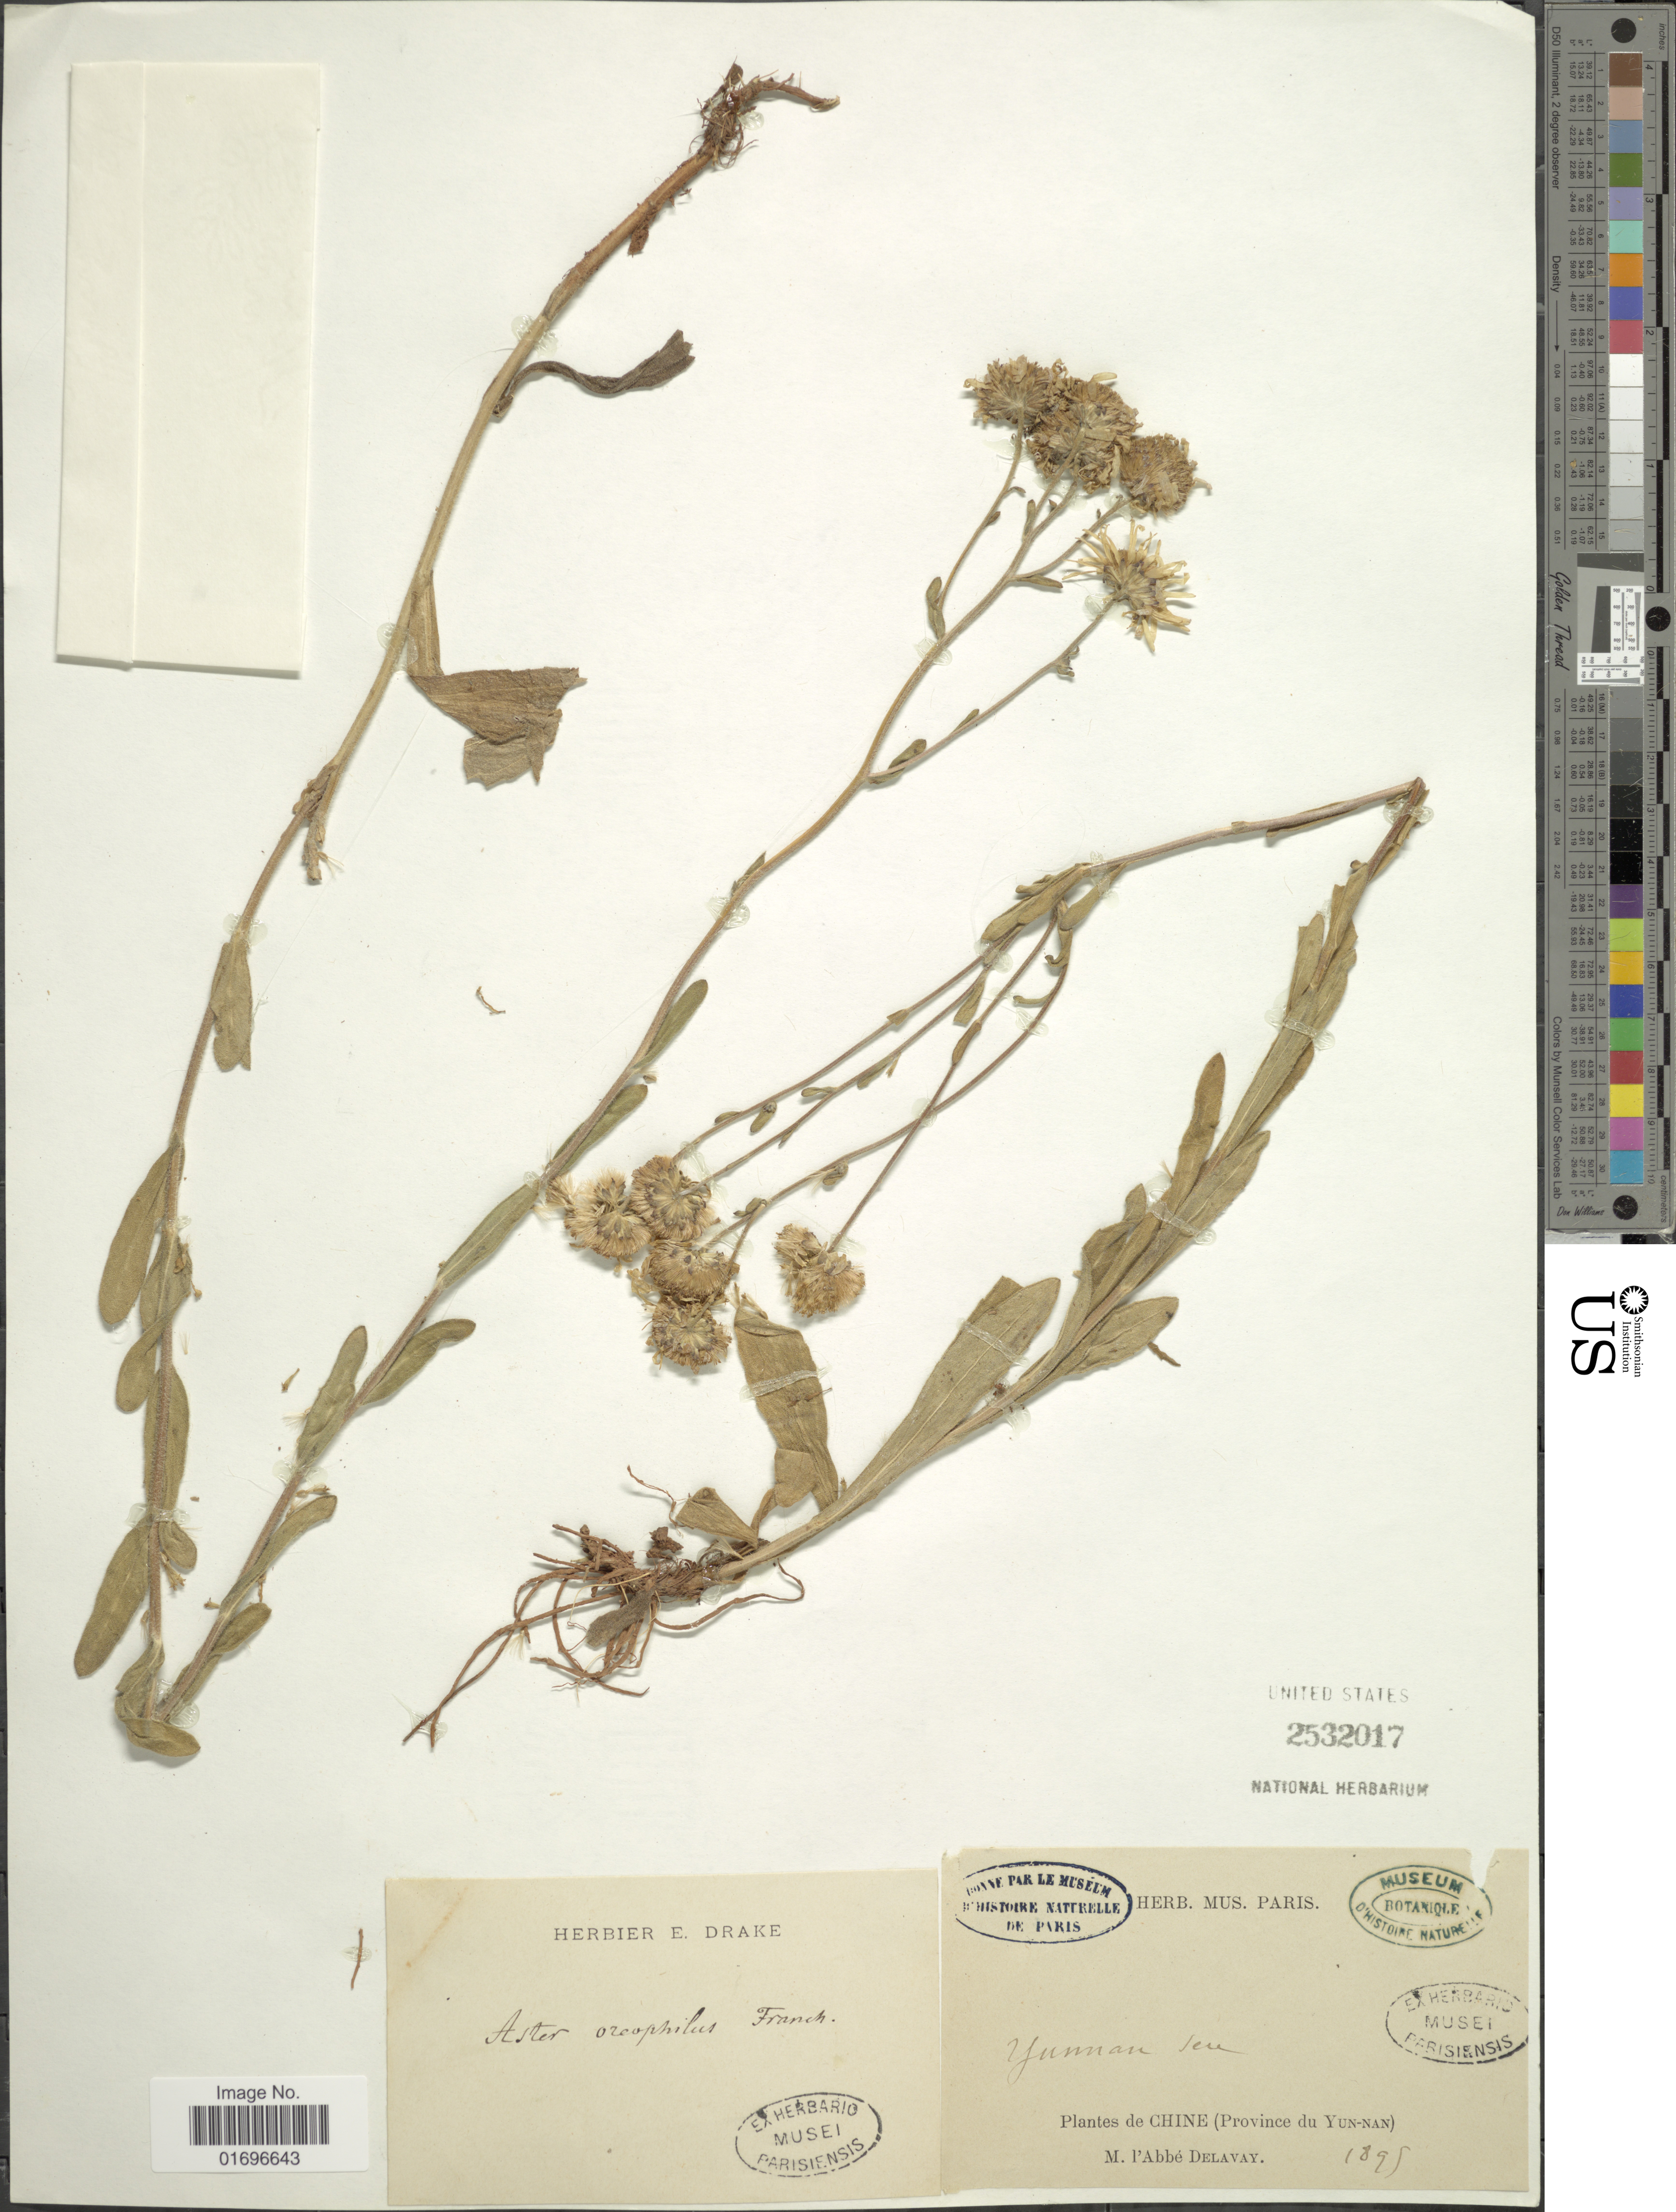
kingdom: Plantae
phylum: Tracheophyta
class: Magnoliopsida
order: Asterales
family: Asteraceae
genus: Aster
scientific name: Aster oreophilus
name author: Franch.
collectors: P. Delavay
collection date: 1895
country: China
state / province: Yunnan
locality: Yunnan Seu. Chine (Province du Yun-nan)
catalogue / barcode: US 2532017